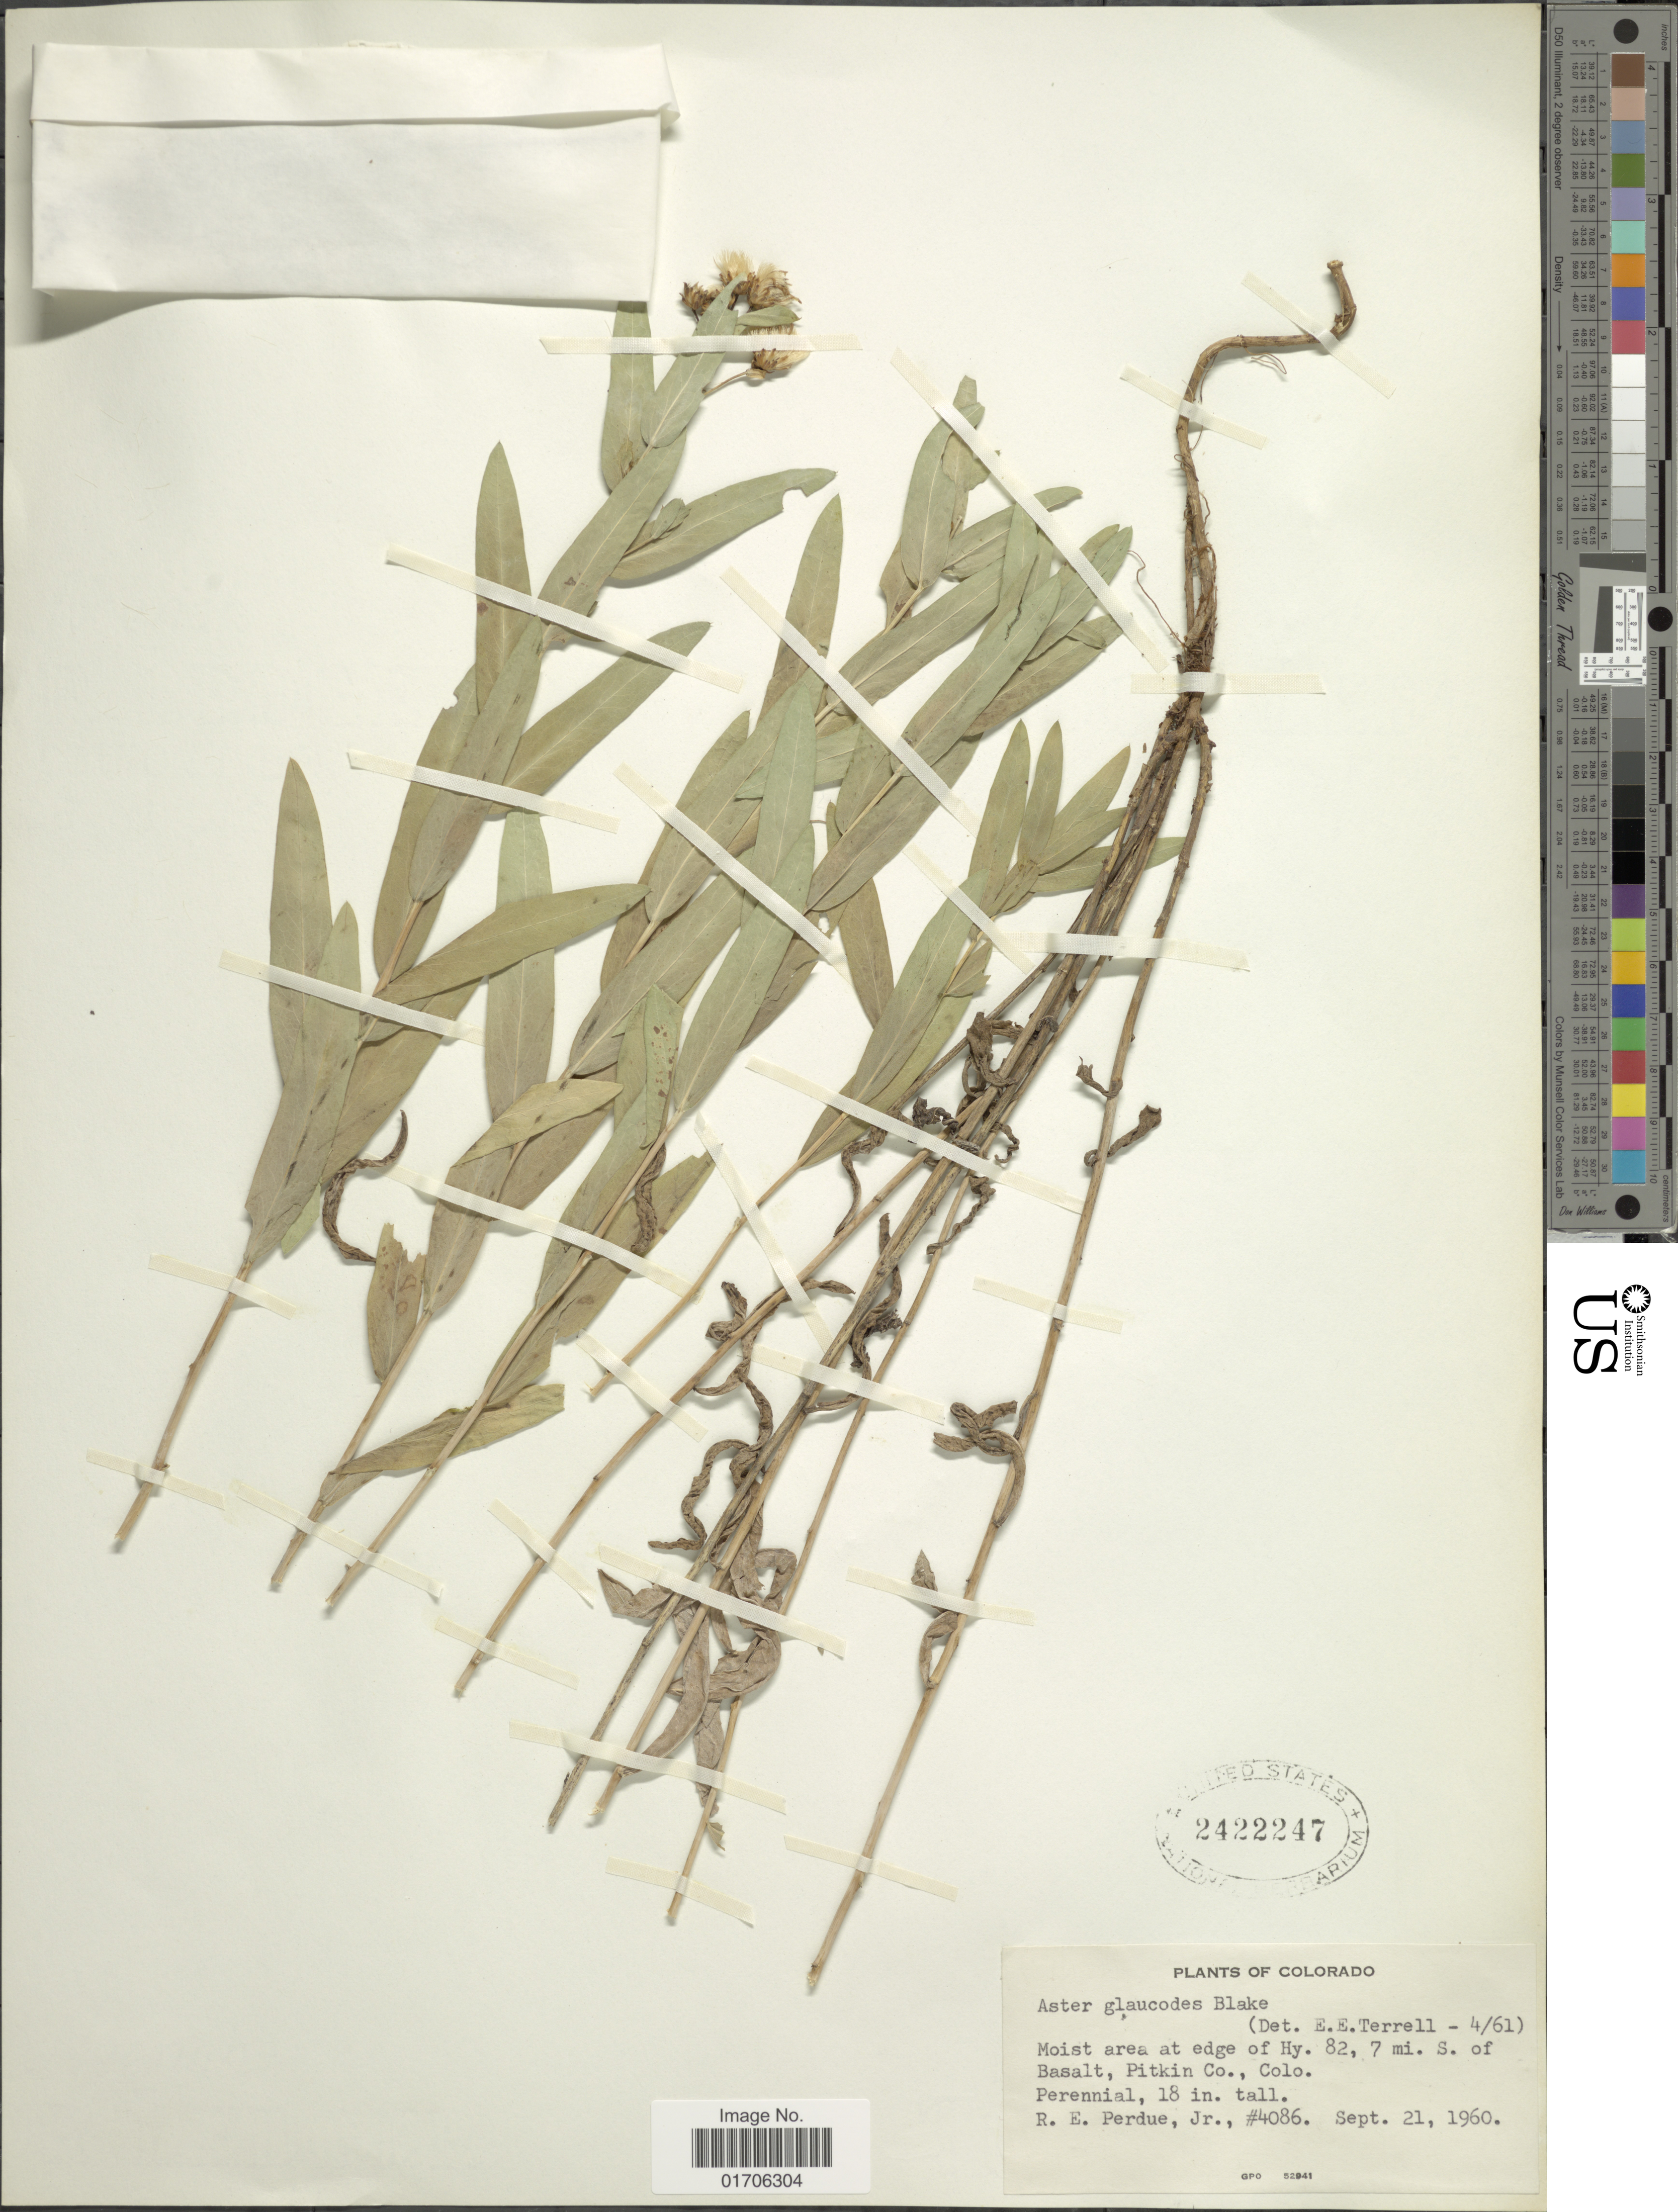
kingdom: Plantae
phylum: Tracheophyta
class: Magnoliopsida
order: Asterales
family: Asteraceae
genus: Eurybia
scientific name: Eurybia glauca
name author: (Nutt.) G.L. Nesom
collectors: R. E. Perdue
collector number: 4086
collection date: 1960-09-21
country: United States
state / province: Colorado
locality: Colorado. Moist area at edge of Hy. 82, 7 mi. S. of Basalt, Pitkin Co., Colo.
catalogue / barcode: US 2422247